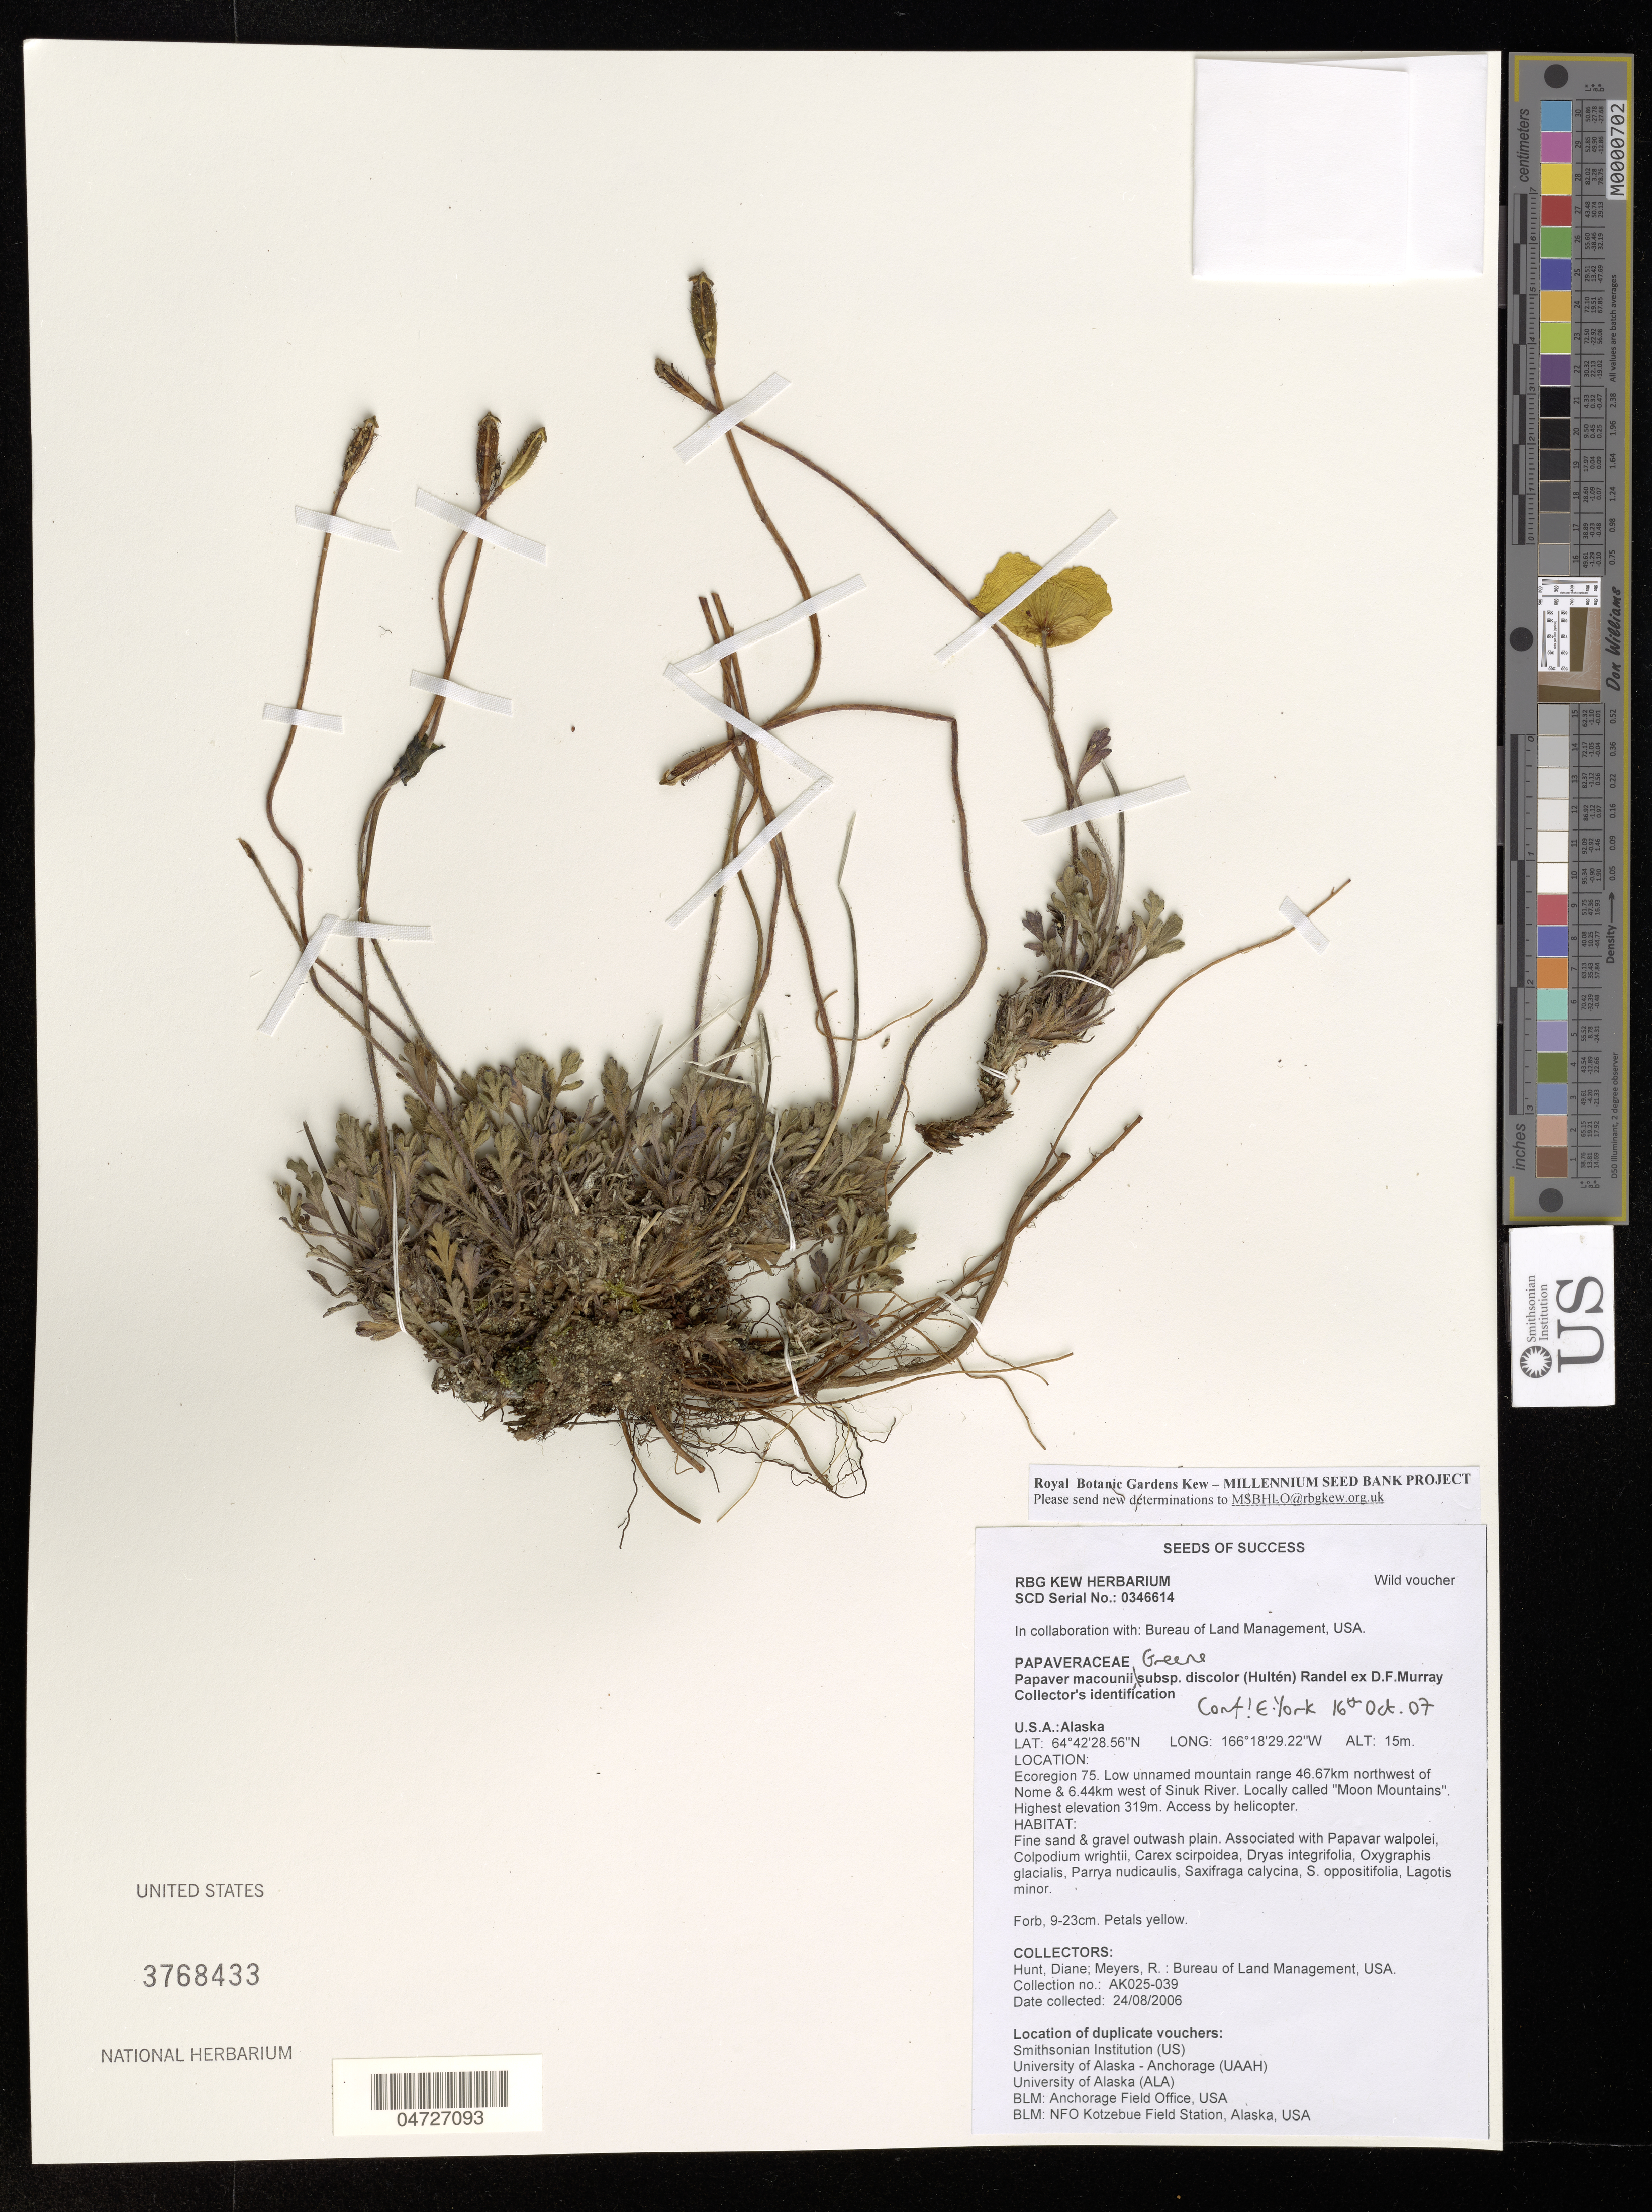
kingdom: Plantae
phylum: Tracheophyta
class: Magnoliopsida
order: Ranunculales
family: Papaveraceae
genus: Papaver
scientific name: Papaver macounii subsp. discolor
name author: (Hultén) Rändel ex D.F. Murray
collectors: D. G. Hunt & R. Meyer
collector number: AK025-039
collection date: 2006-08-24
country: United States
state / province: Alaska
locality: Ecoregion 75. Low unnamed mountain range 46.67km northwest of Nome & 6.44km west of Sinuk River. Locally called "Moon Mountains". Highest elevation 319m.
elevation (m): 15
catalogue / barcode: US 3768433